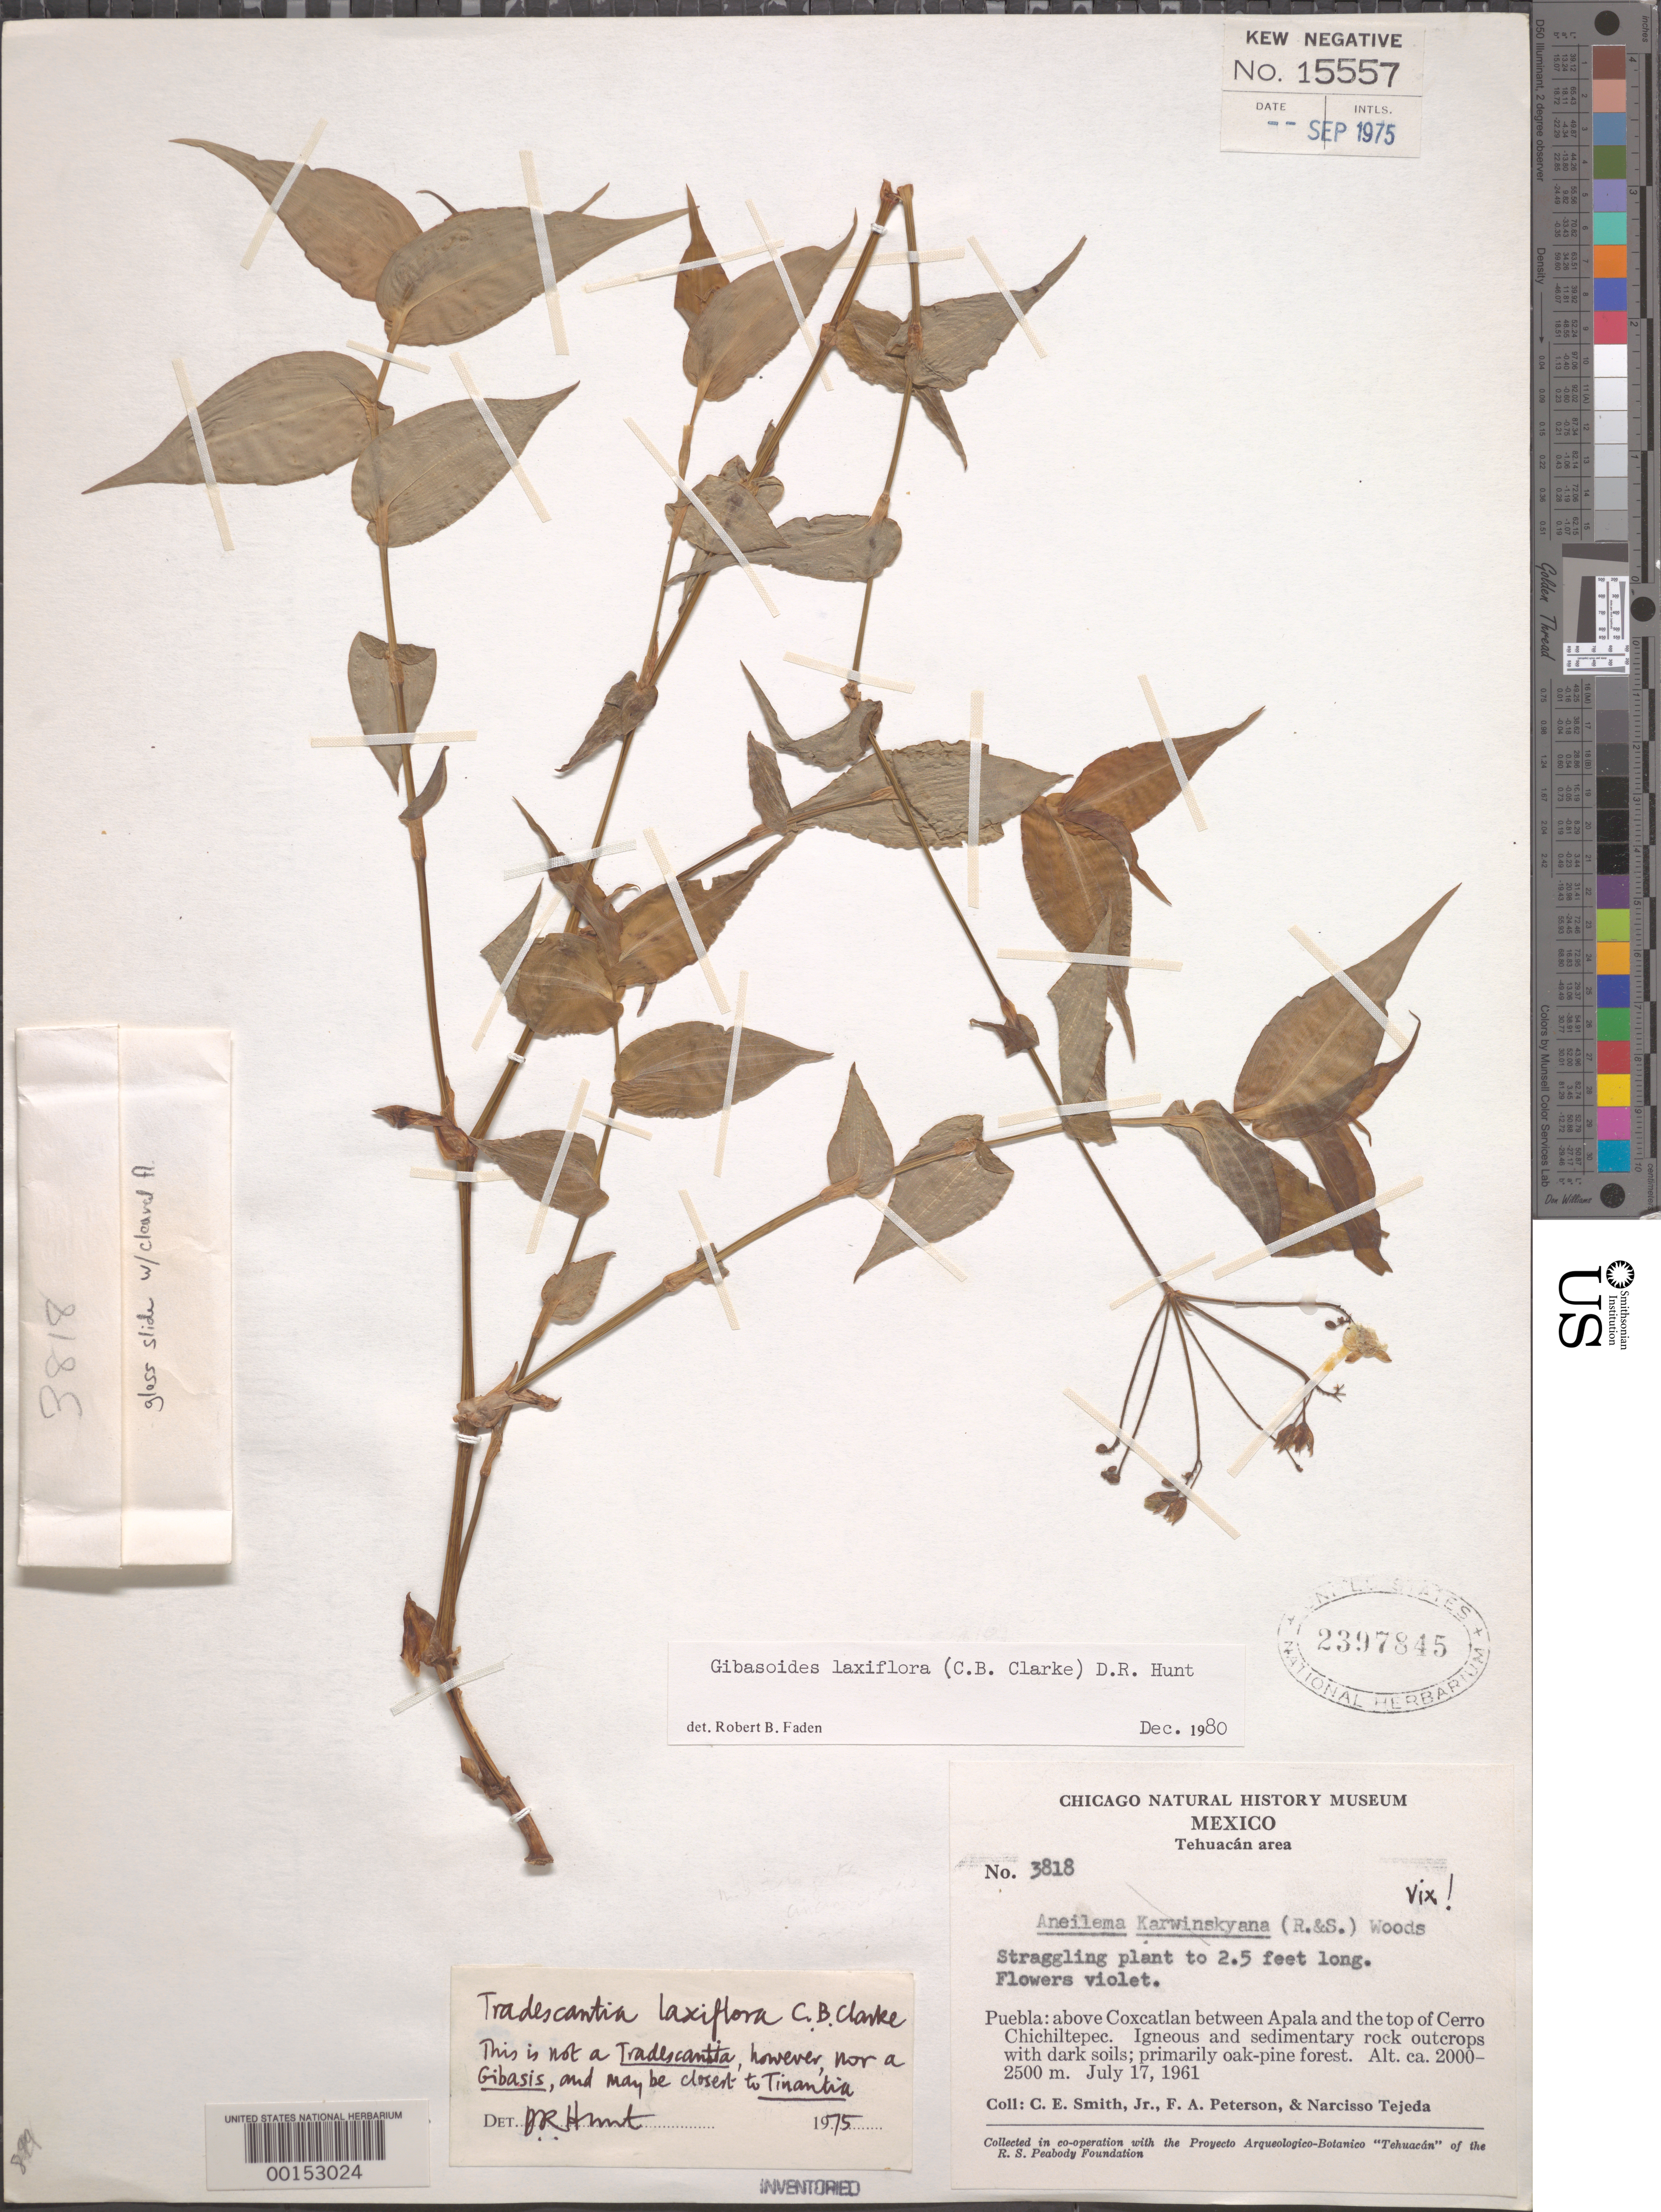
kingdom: Plantae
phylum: Tracheophyta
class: Liliopsida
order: Commelinales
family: Commelinaceae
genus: Gibasoides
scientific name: Gibasoides laxiflora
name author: (C.B. Clarke) D.R. Hunt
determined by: Faden, Robert B., (US), Smithsonian Institution - National Museum of Natural History (UNITED STATES)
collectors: C. E. Smith Jr.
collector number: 3818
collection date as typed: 17 Jul 1961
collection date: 1961-07-17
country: Mexico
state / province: Puebla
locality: Above Coxcatlan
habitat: Rock outcrops, primary oak-pine forest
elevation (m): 2000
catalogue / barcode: US 2397845